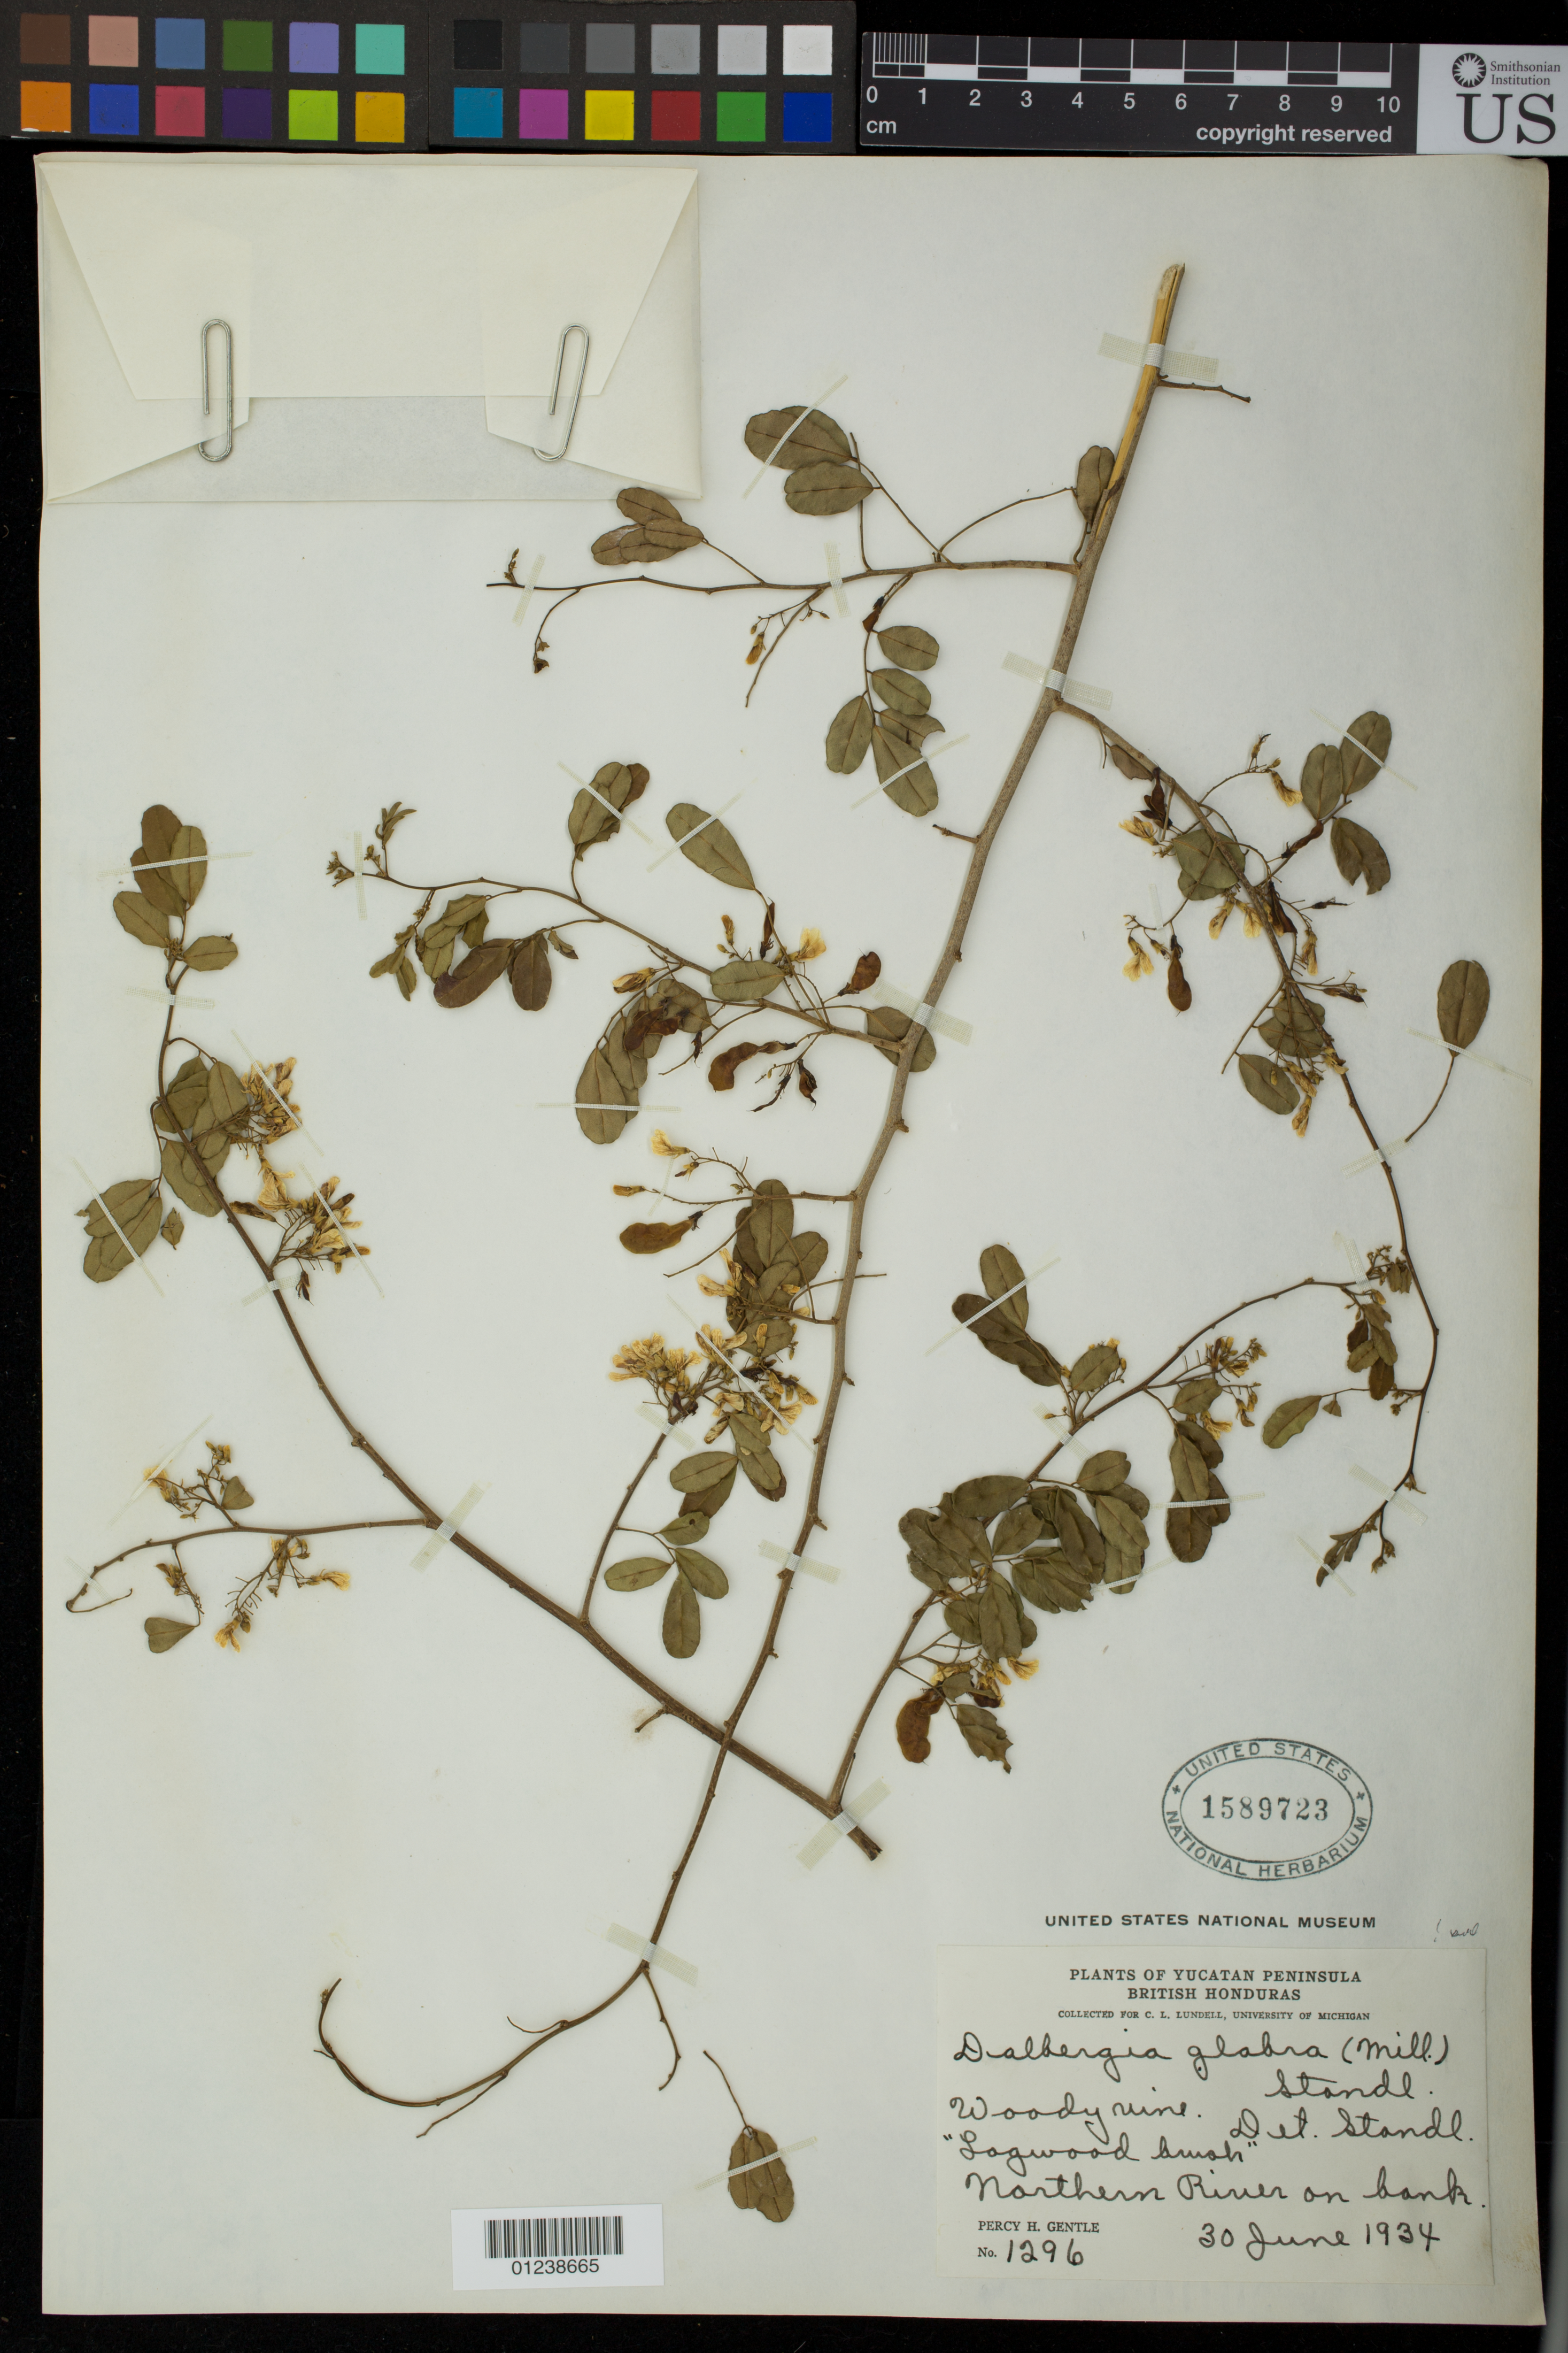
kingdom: Plantae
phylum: Tracheophyta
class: Magnoliopsida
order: Fabales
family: Fabaceae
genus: Dalbergia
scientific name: Dalbergia glabra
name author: (Mill.) Standl.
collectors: P. H. Gentle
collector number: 1296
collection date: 1934-06-30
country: Belize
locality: Northern River on bank.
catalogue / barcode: US 1589723